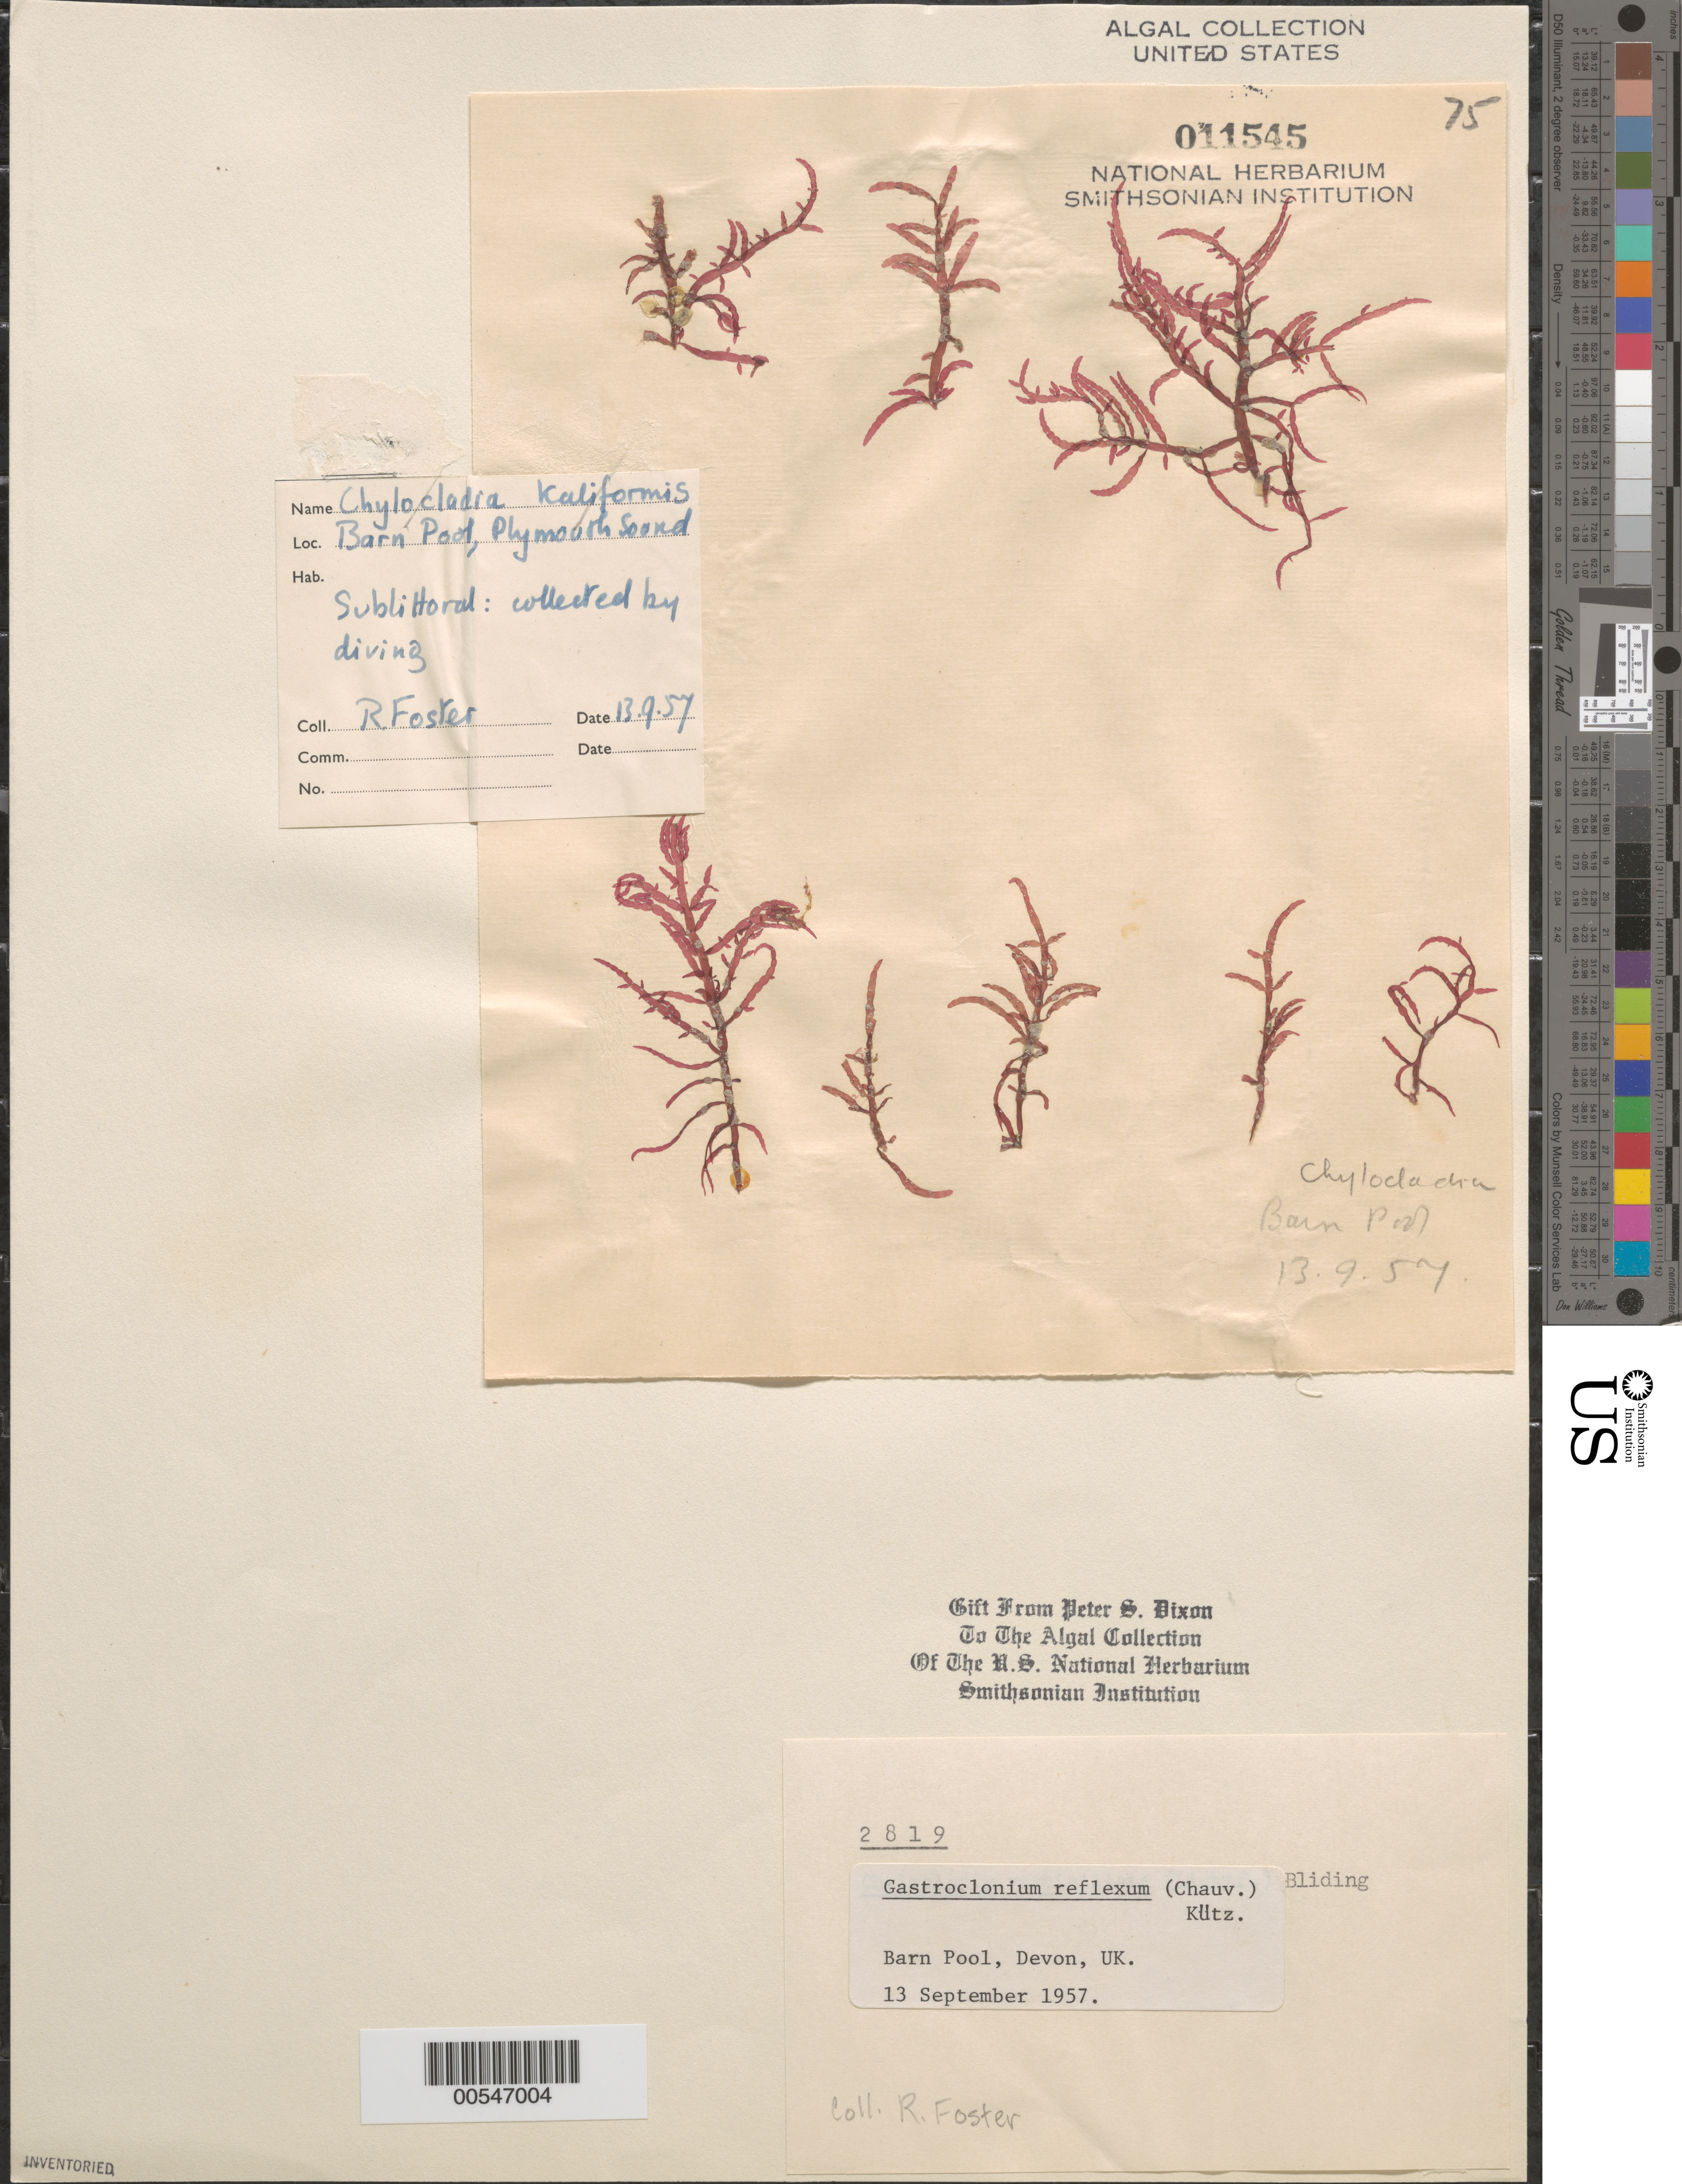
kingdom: Plantae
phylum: Rhodophyta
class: Florideophyceae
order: Rhodymeniales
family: Champiaceae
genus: Gastroclonium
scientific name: Gastroclonium reflexum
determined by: Dixon, P. S.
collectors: R. Foster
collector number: PSD 2819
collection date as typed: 13 Sep 1957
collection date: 1957-09-13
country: United Kingdom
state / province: England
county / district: Devon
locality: Barn Pool, Plymouth Sound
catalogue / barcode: US 11545